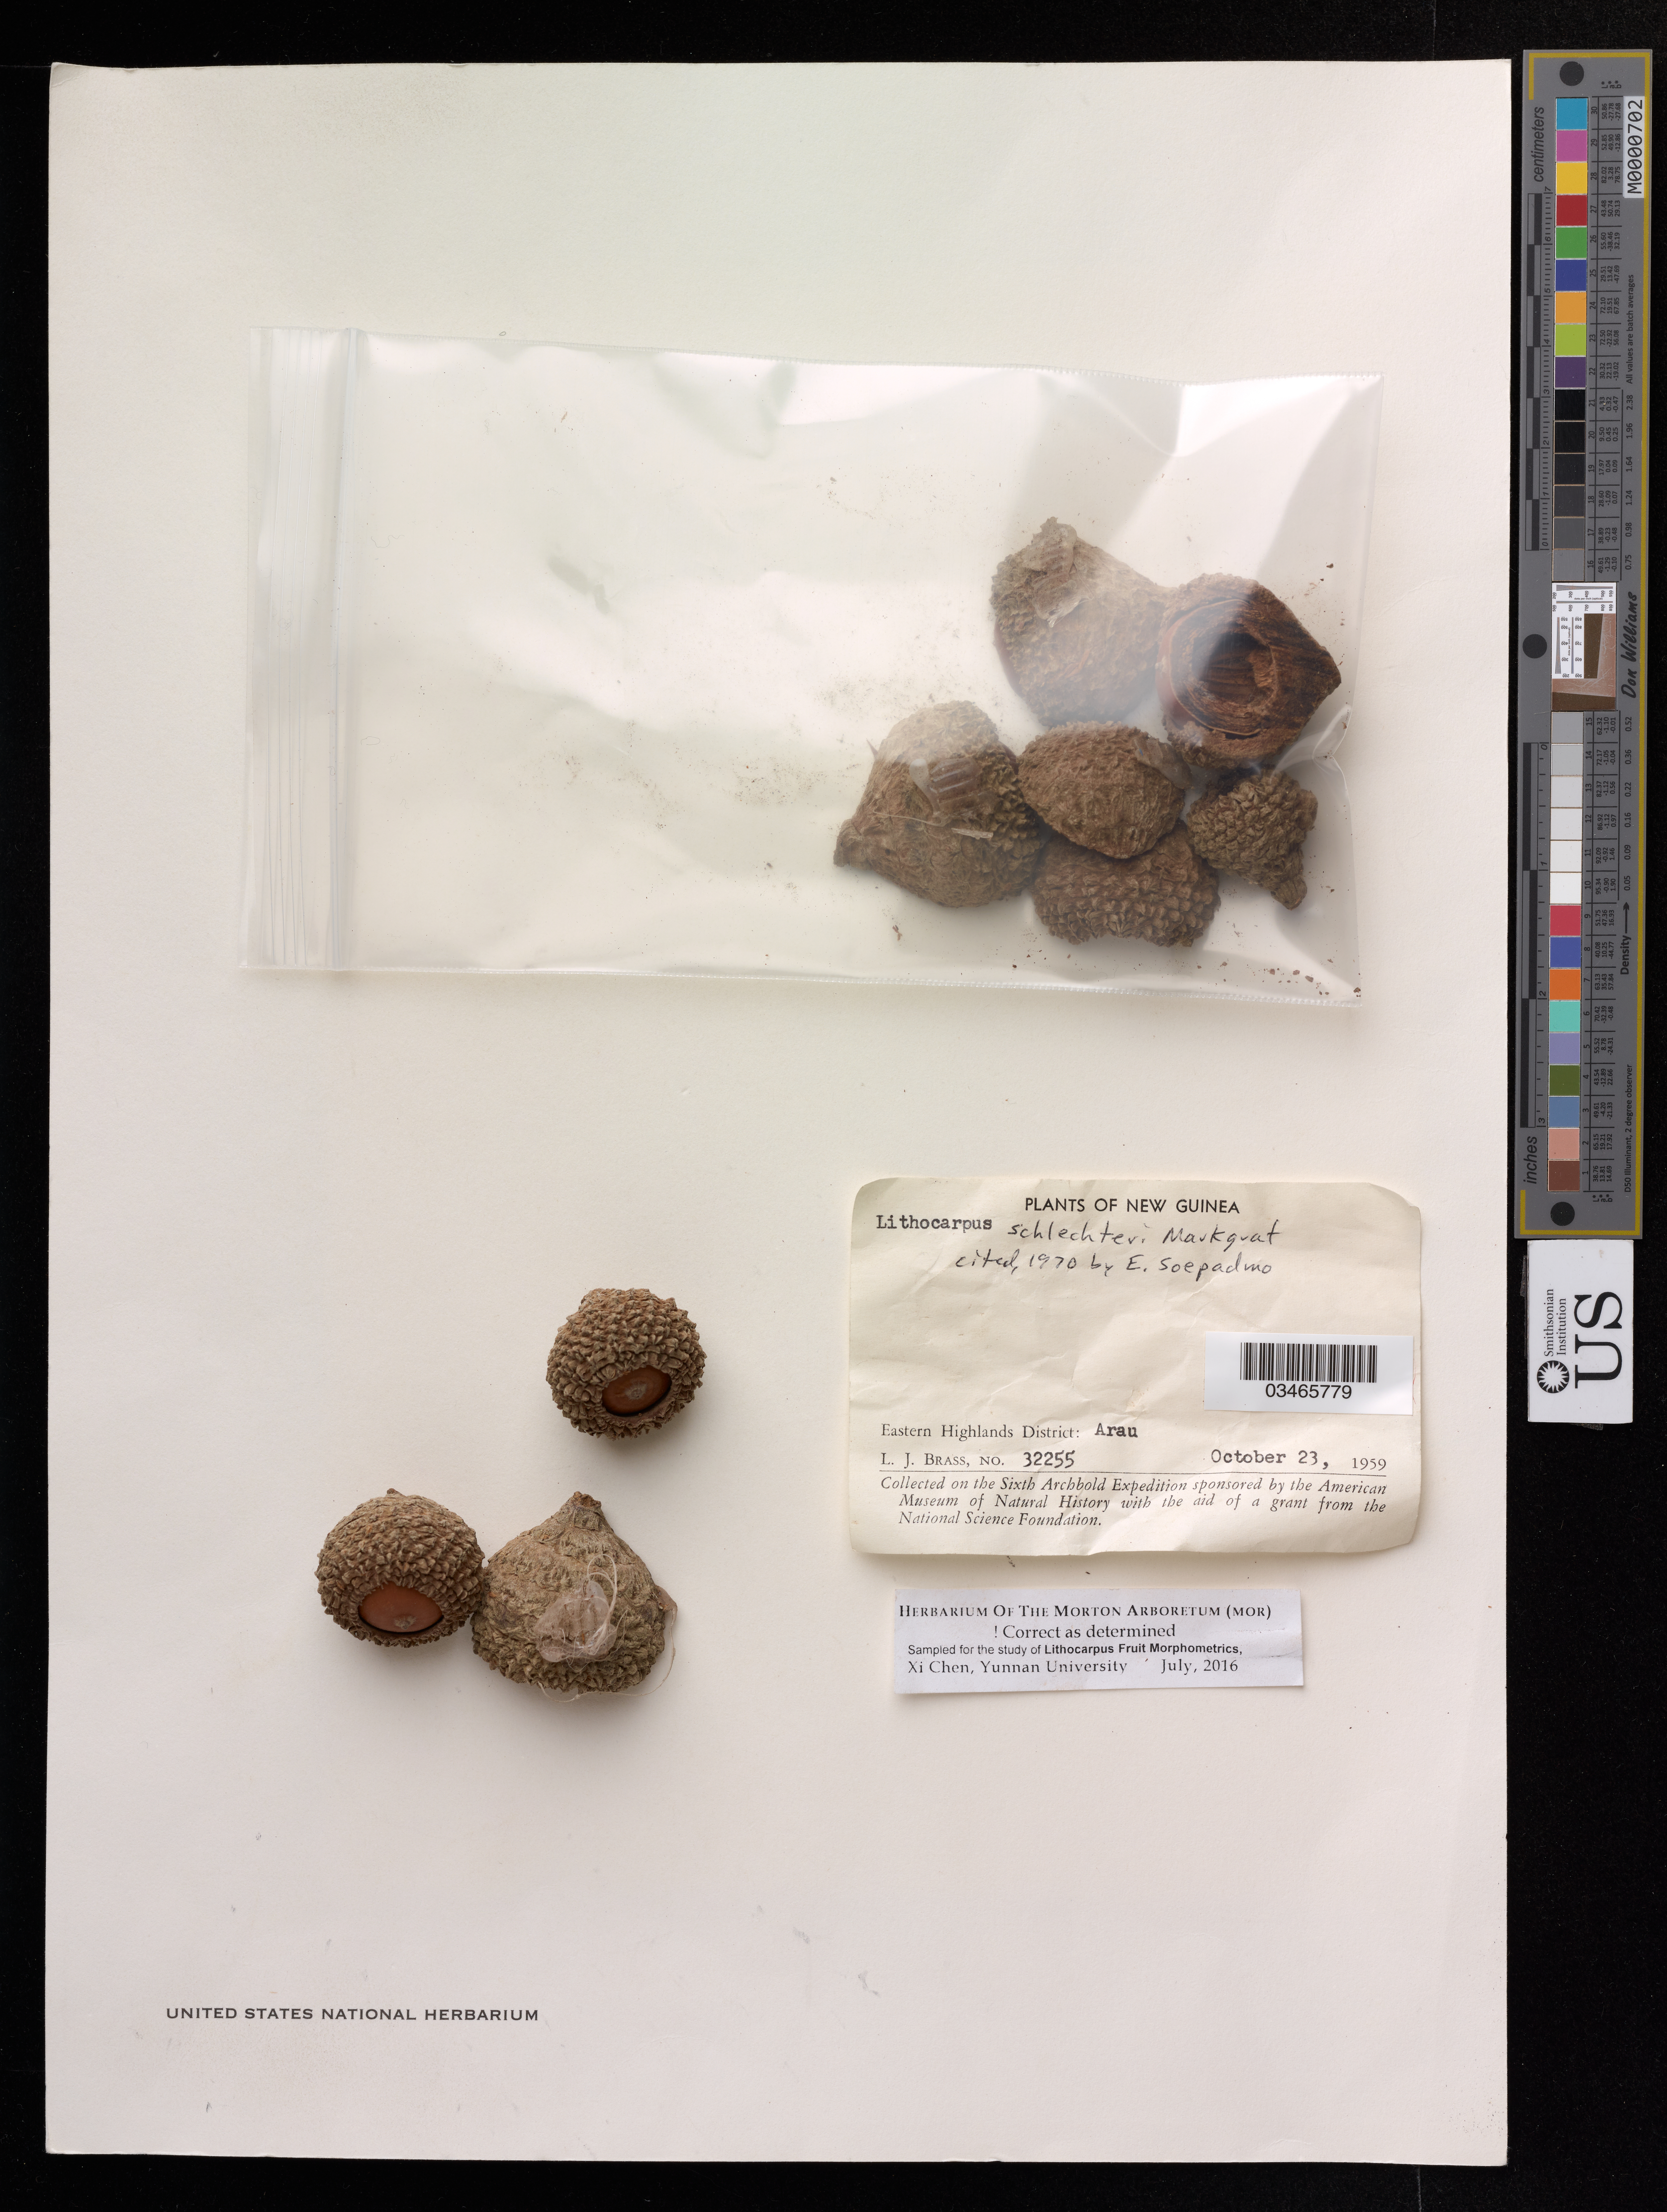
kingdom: Plantae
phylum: Tracheophyta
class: Magnoliopsida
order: Fagales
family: Fagaceae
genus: Lithocarpus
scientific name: Lithocarpus schlechteri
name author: Markgr.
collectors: L. J. Brass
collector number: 32255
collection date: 1959-10-23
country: Papua New Guinea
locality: New Guinea. Eastern Highlands District: Arau.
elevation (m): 1400